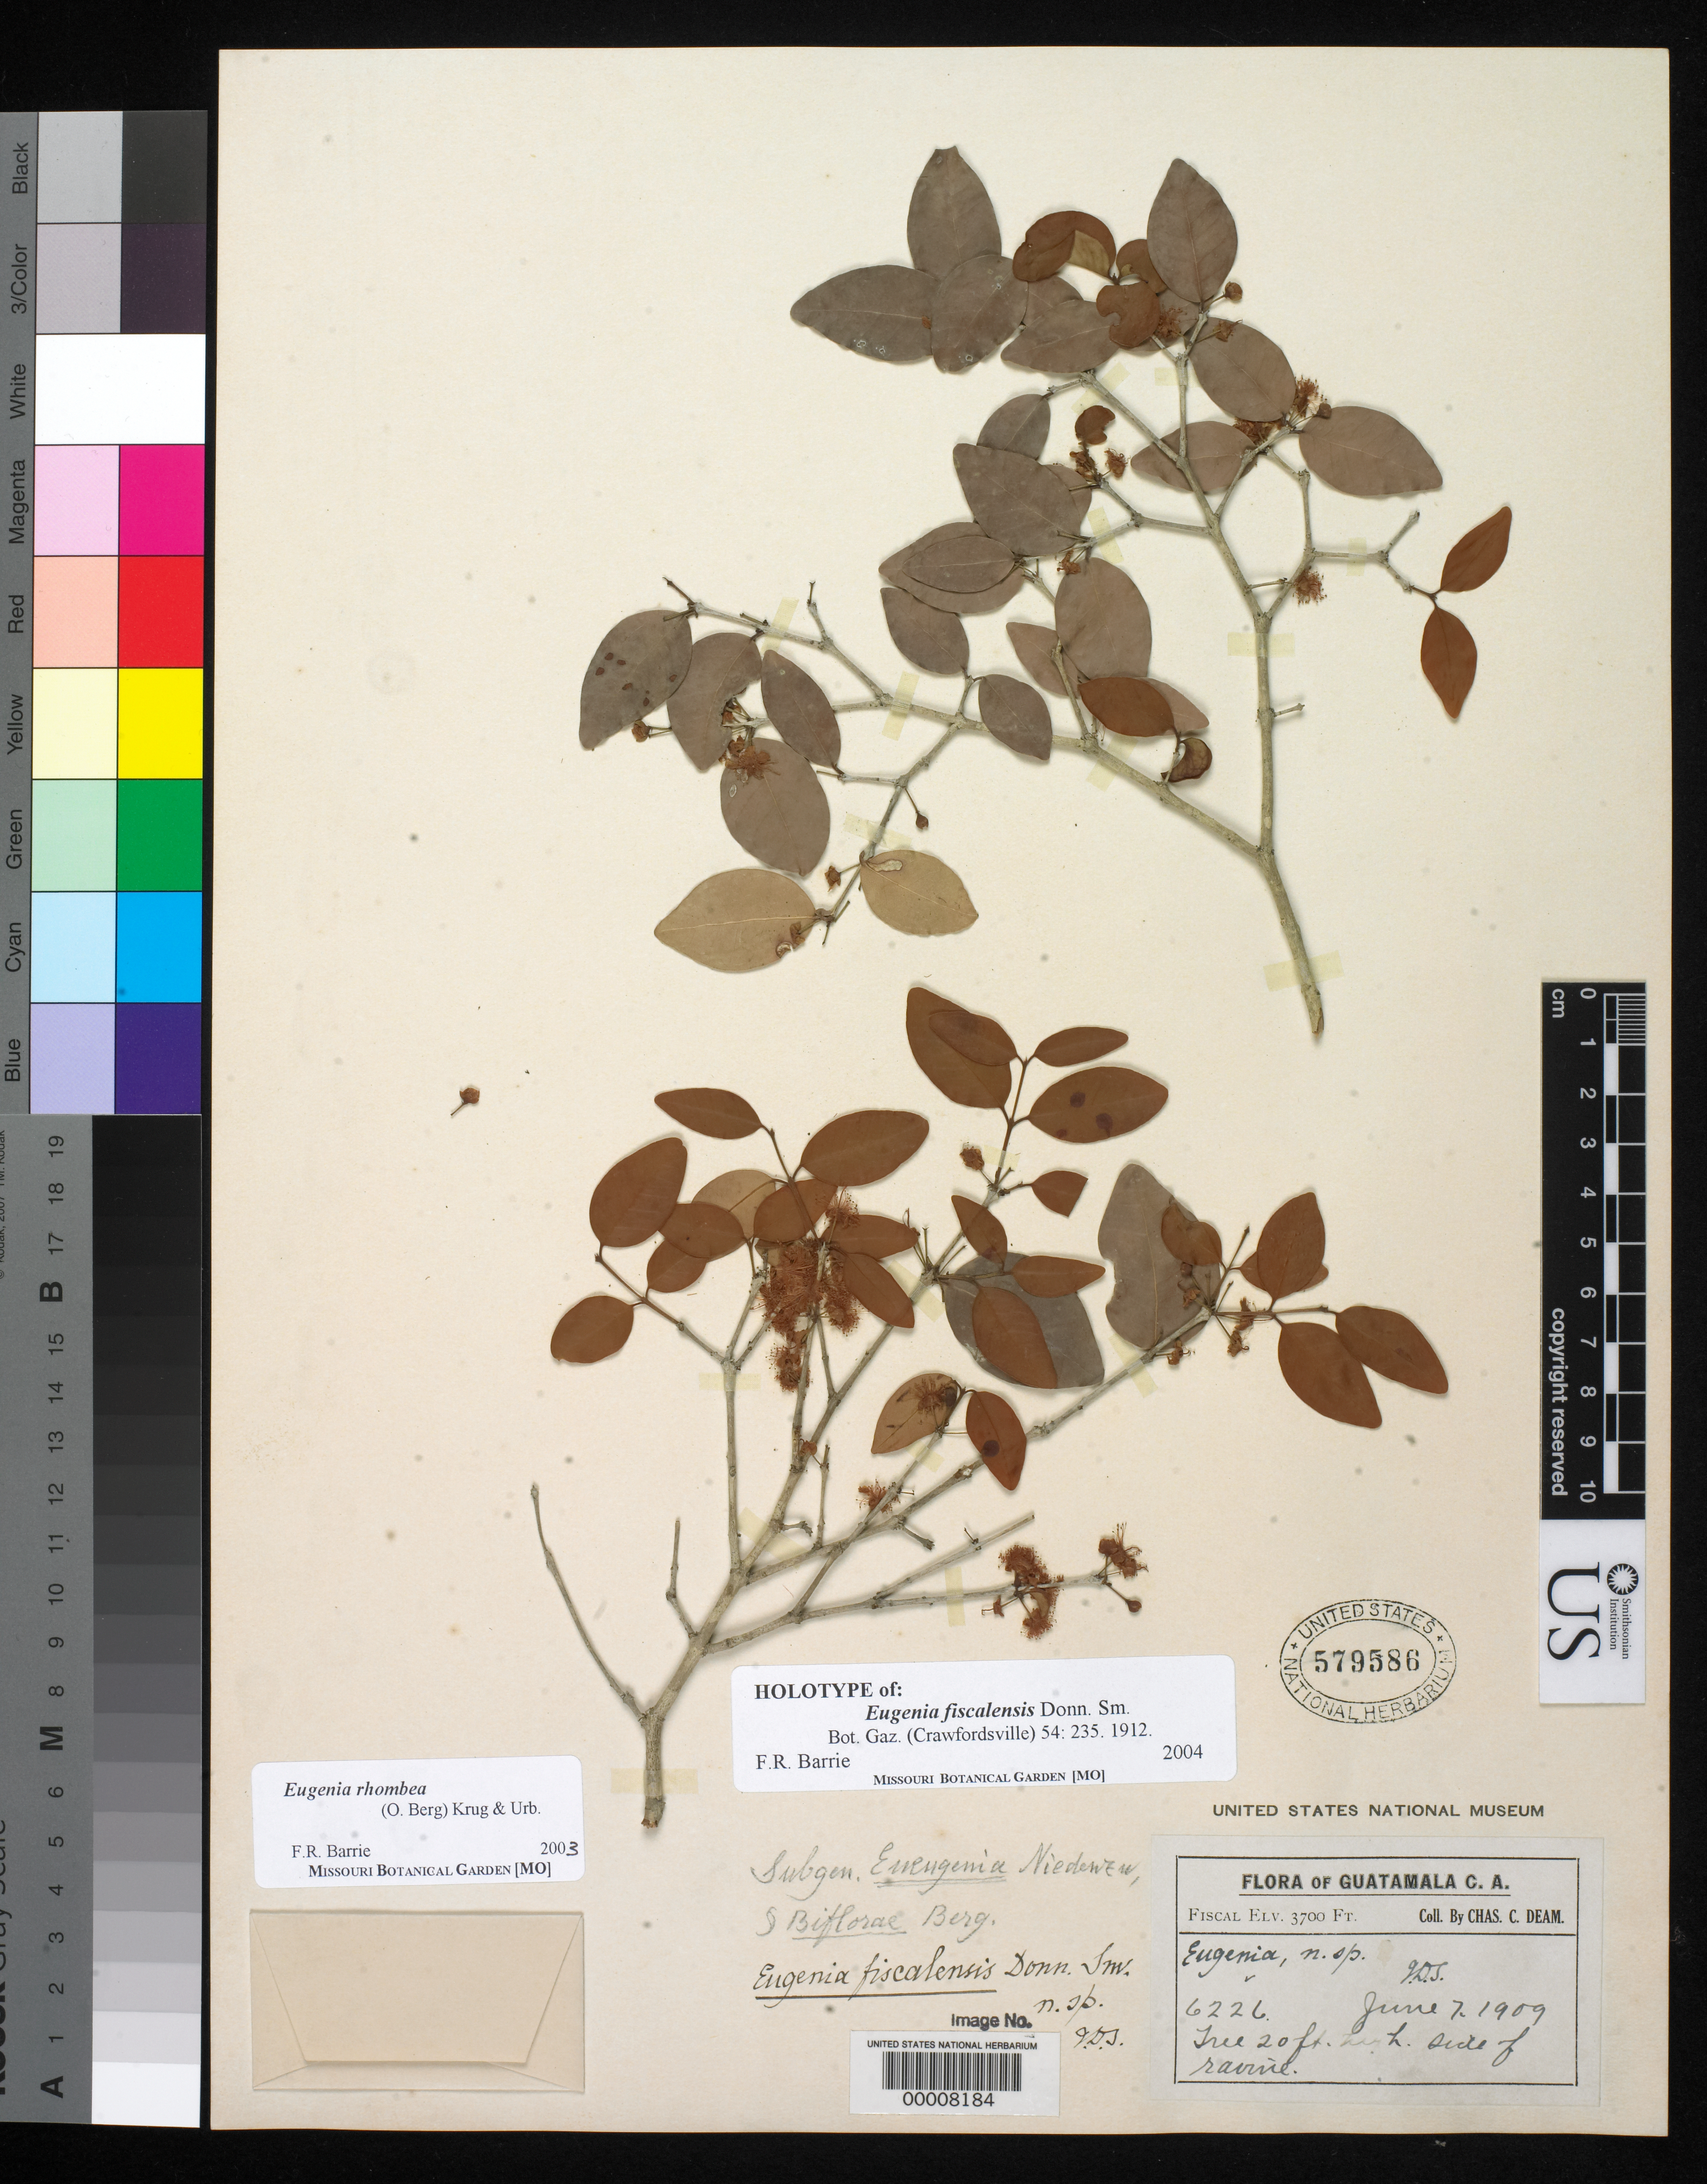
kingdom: Plantae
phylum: Tracheophyta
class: Magnoliopsida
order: Myrtales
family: Myrtaceae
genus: Eugenia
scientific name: Eugenia fiscalensis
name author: Donn. Sm.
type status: Holotype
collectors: C. C. Deam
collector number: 6226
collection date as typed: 07 Jun 1909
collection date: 1909-06-07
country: Guatemala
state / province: Guatemala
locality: Barranca near Fiscal.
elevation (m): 1100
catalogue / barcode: US 579586